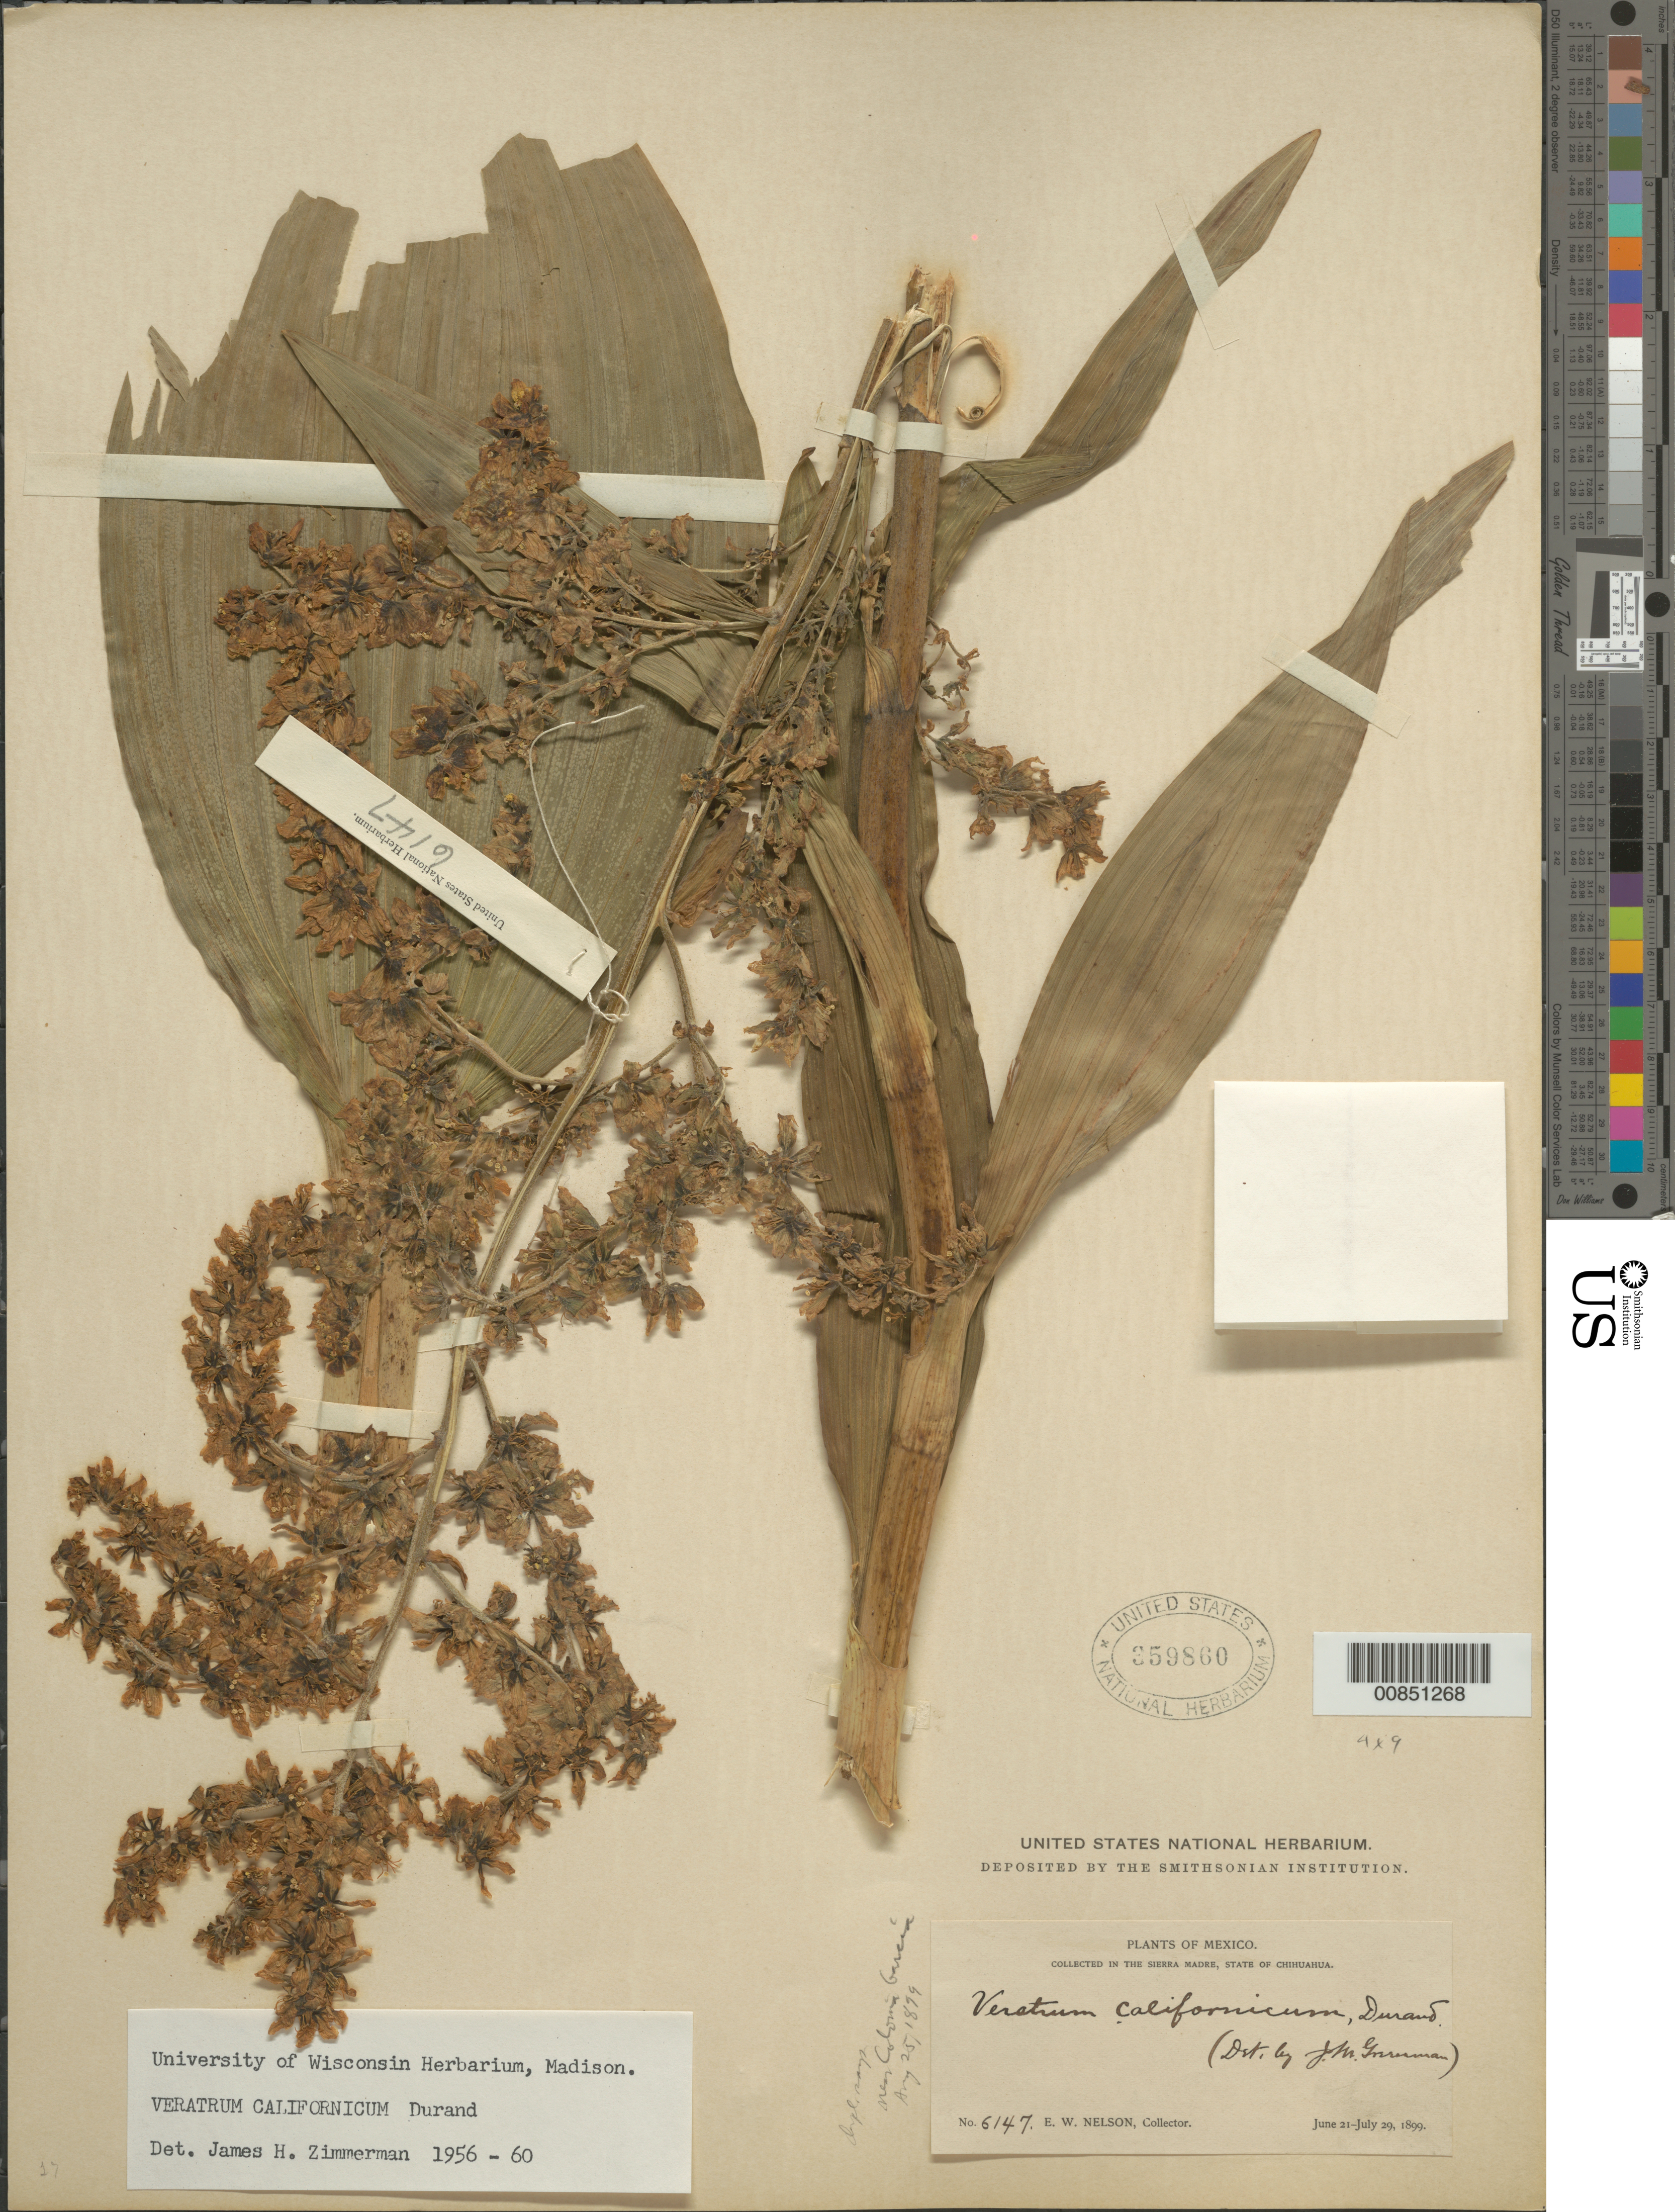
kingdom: Plantae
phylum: Tracheophyta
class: Liliopsida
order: Liliales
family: Melanthiaceae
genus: Veratrum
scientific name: Veratrum californicum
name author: Durand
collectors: E. W. Nelson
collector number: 6147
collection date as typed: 21 Jun 1899 to 29 Jul 1899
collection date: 1899-06-21/1899-07-29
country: Mexico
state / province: Chihuahua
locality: Sierra Madre, Chihuahua.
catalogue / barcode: US 359860